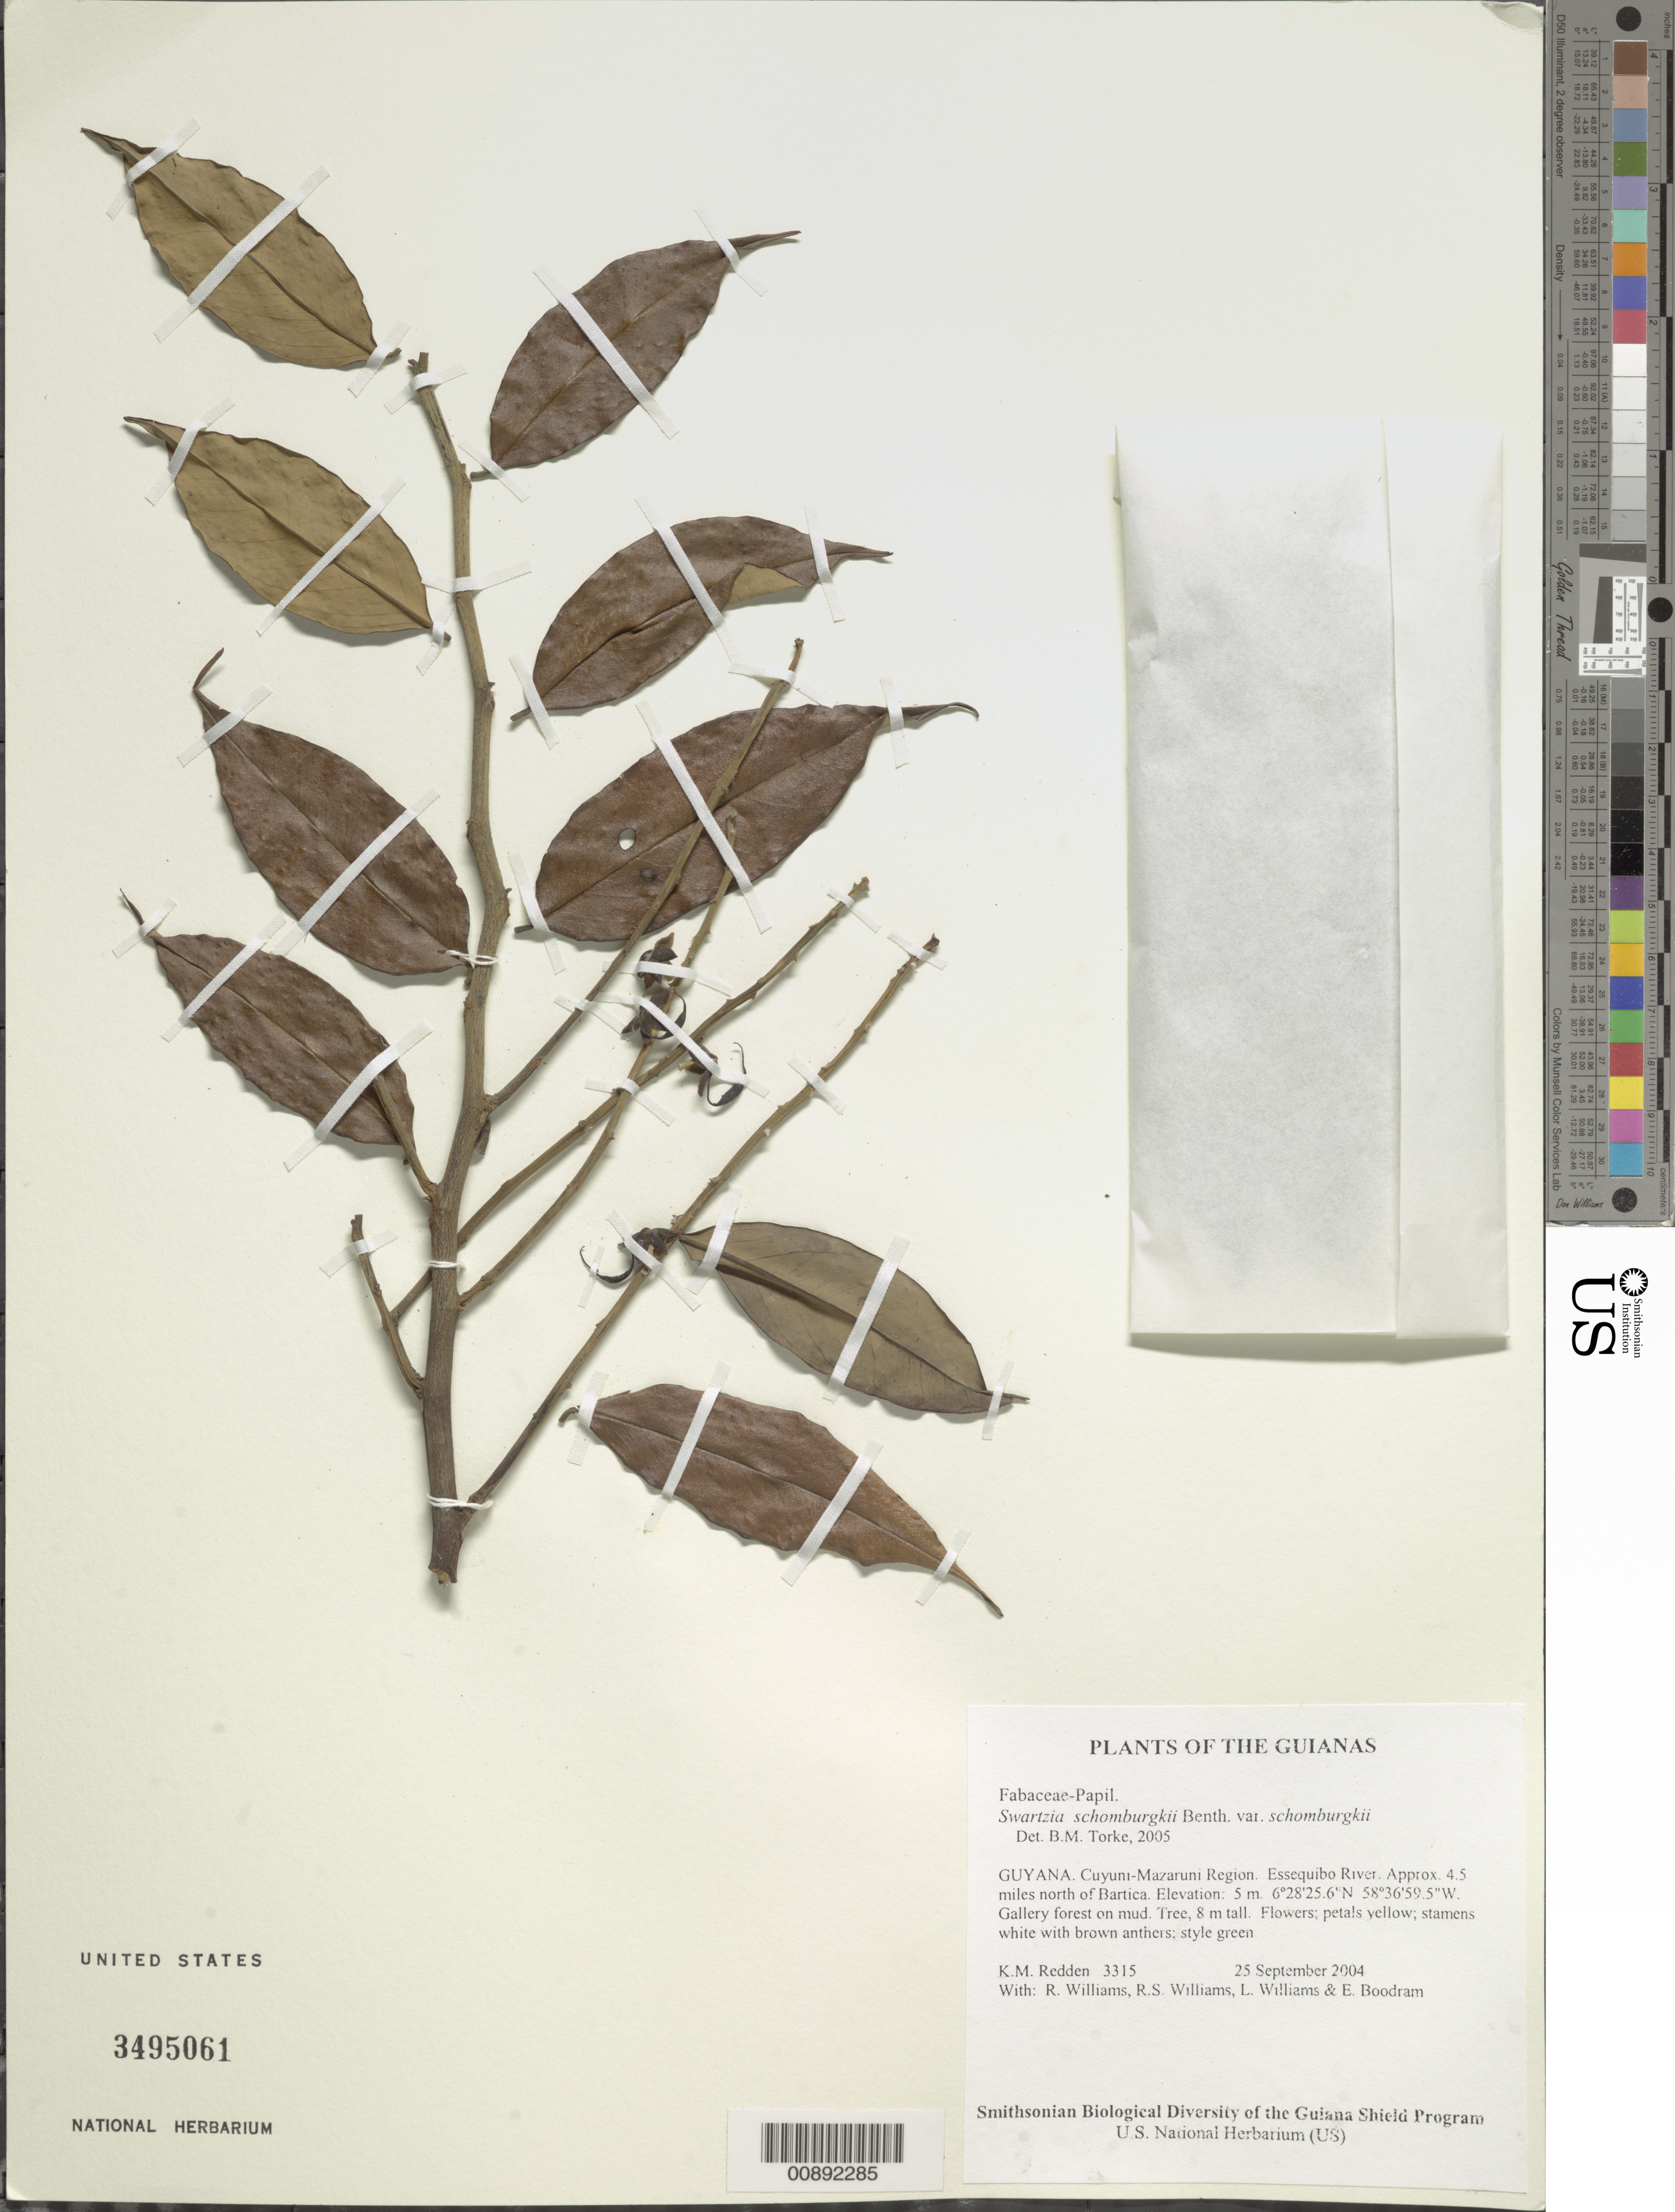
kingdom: Plantae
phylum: Tracheophyta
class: Magnoliopsida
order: Fabales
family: Fabaceae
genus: Swartzia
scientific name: Swartzia schomburgkii var. guayanensis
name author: R.S. Cowan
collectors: K. M. Redden, R. Williams, R. S. Williams, L. Williams & E. Boodram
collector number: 3315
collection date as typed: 25 September 2004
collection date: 2004-09-25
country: Guyana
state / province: Cuyuni-Mazaruni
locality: Essequibo River. Approx. 4.5 miles north of Bartica.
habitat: Gallery forest on mud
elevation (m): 5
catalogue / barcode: US 3495061